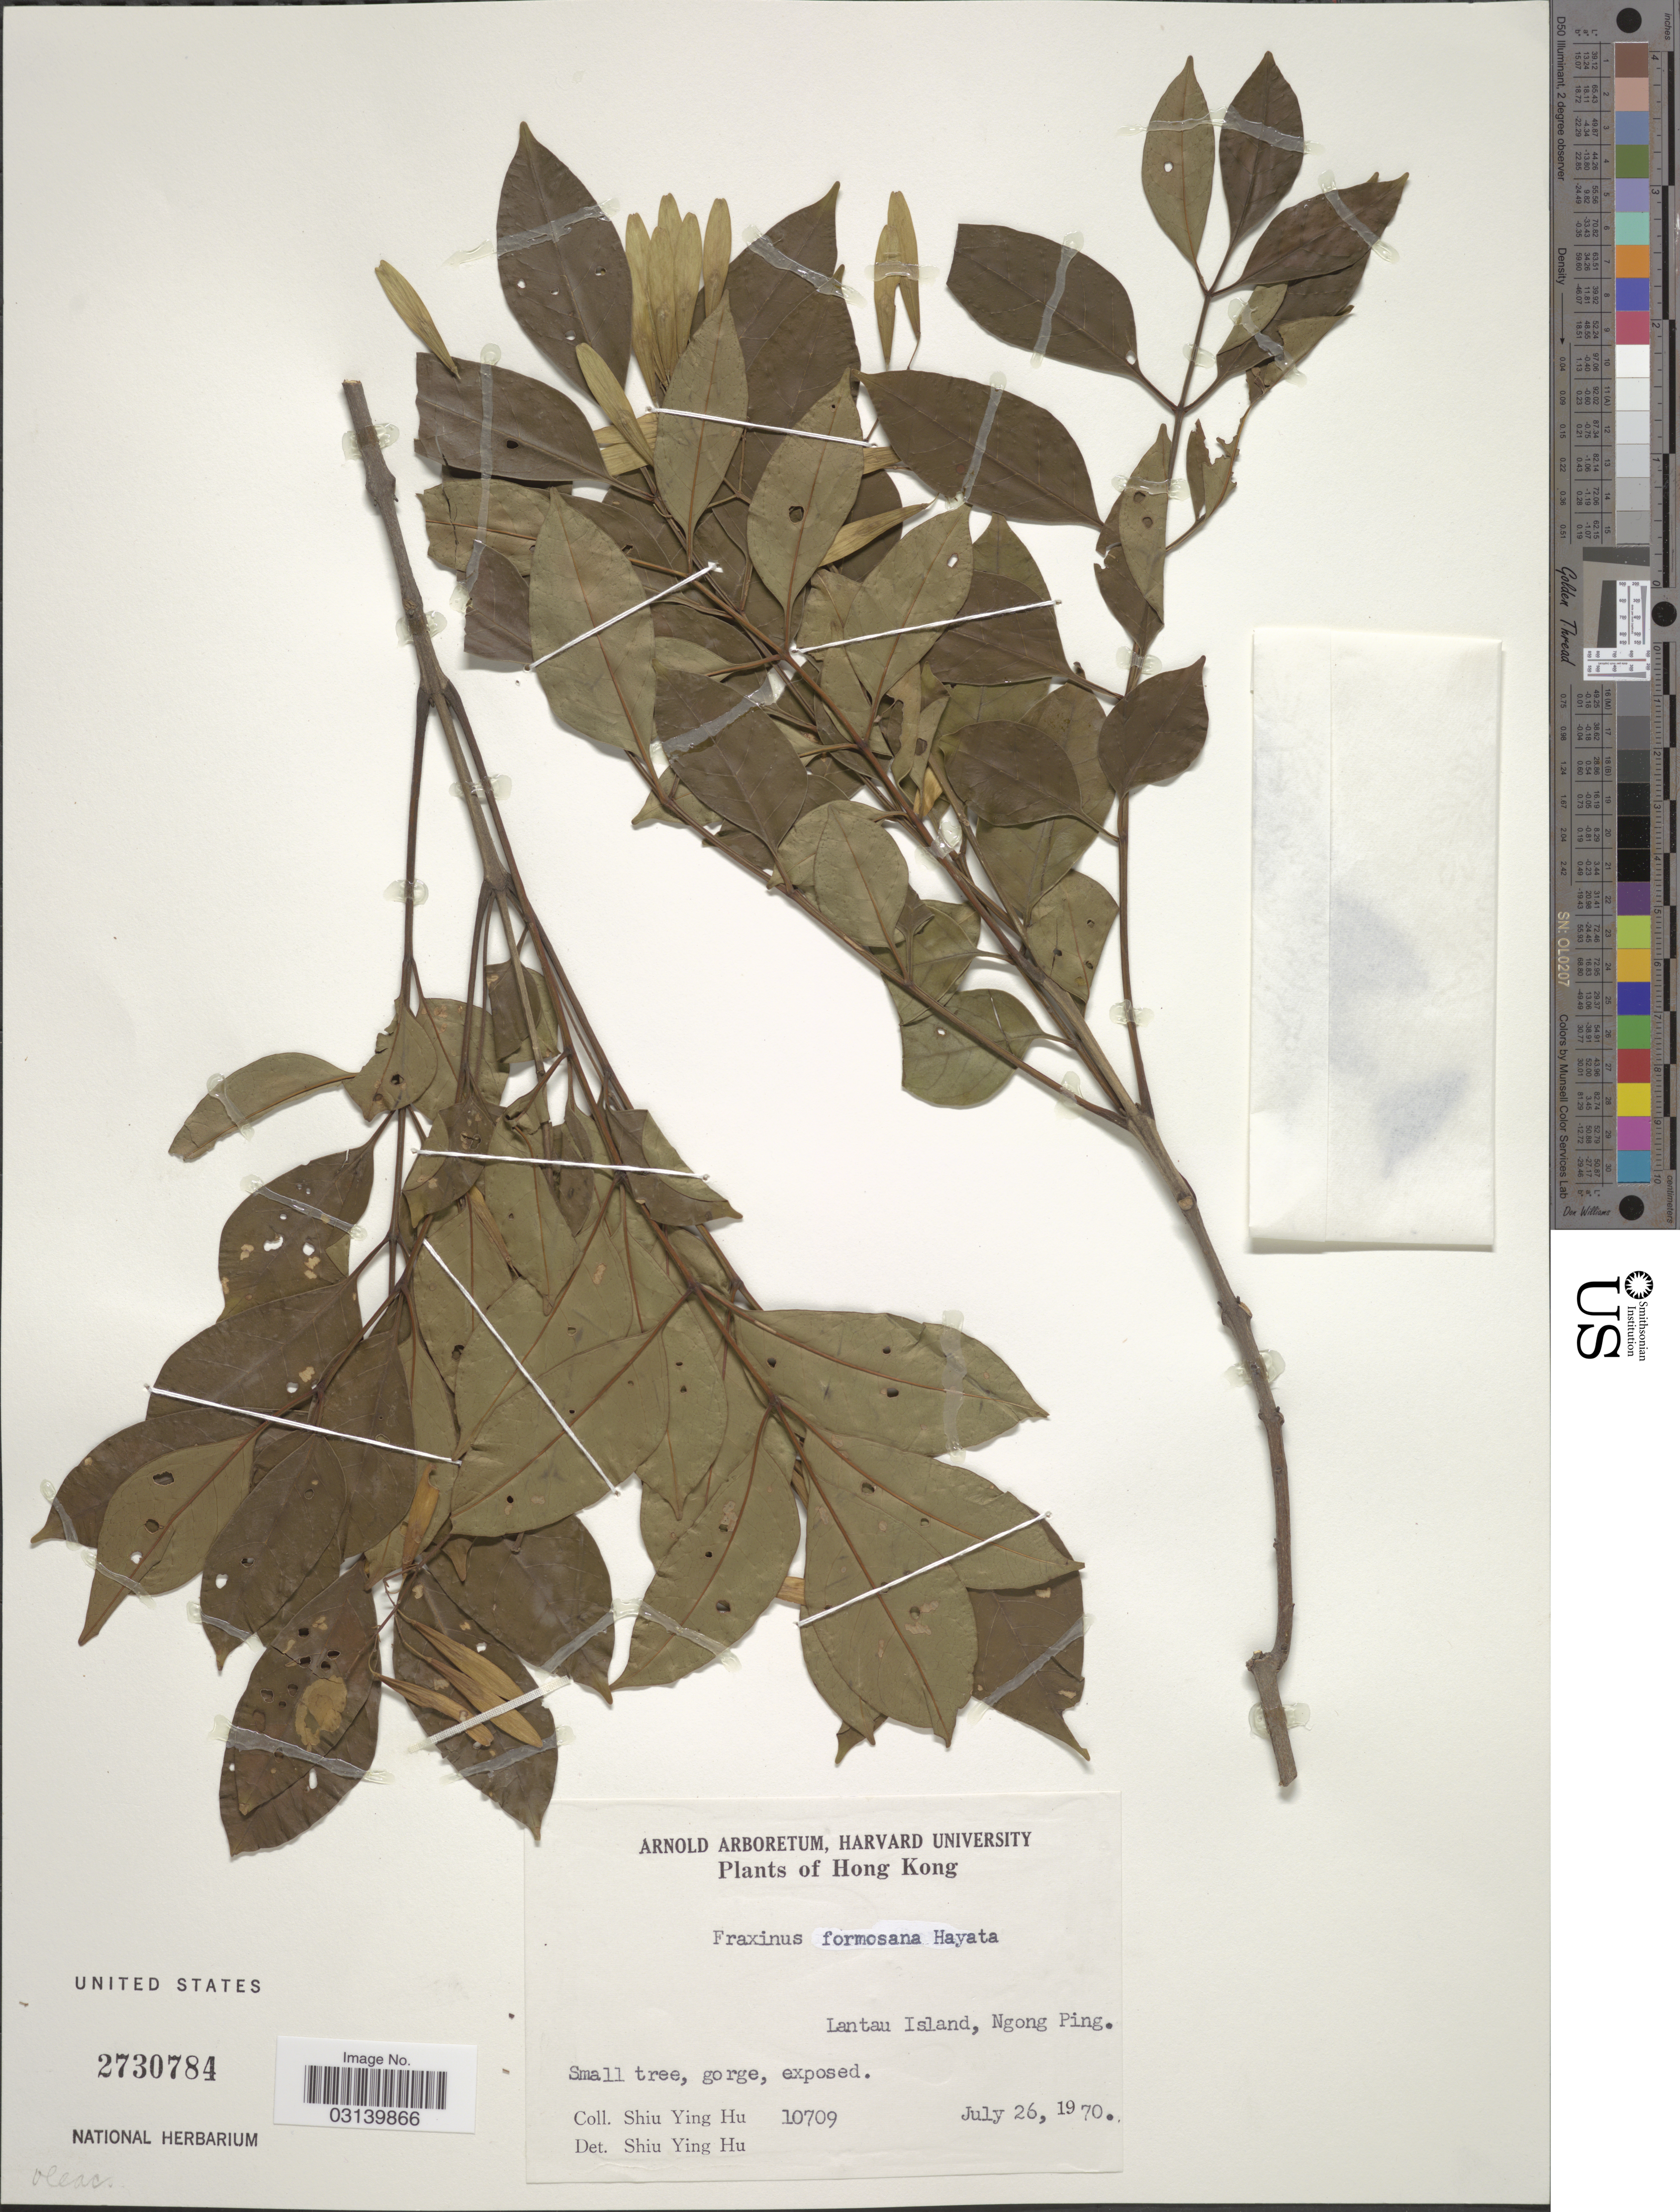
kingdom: Plantae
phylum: Tracheophyta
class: Magnoliopsida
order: Lamiales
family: Oleaceae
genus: Fraxinus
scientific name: Fraxinus formosana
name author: Hayata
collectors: S. Y. Hu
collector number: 10709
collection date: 1970-07-26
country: China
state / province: Hong Kong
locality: Lantau Island, Ngong Ping.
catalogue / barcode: US 2730784